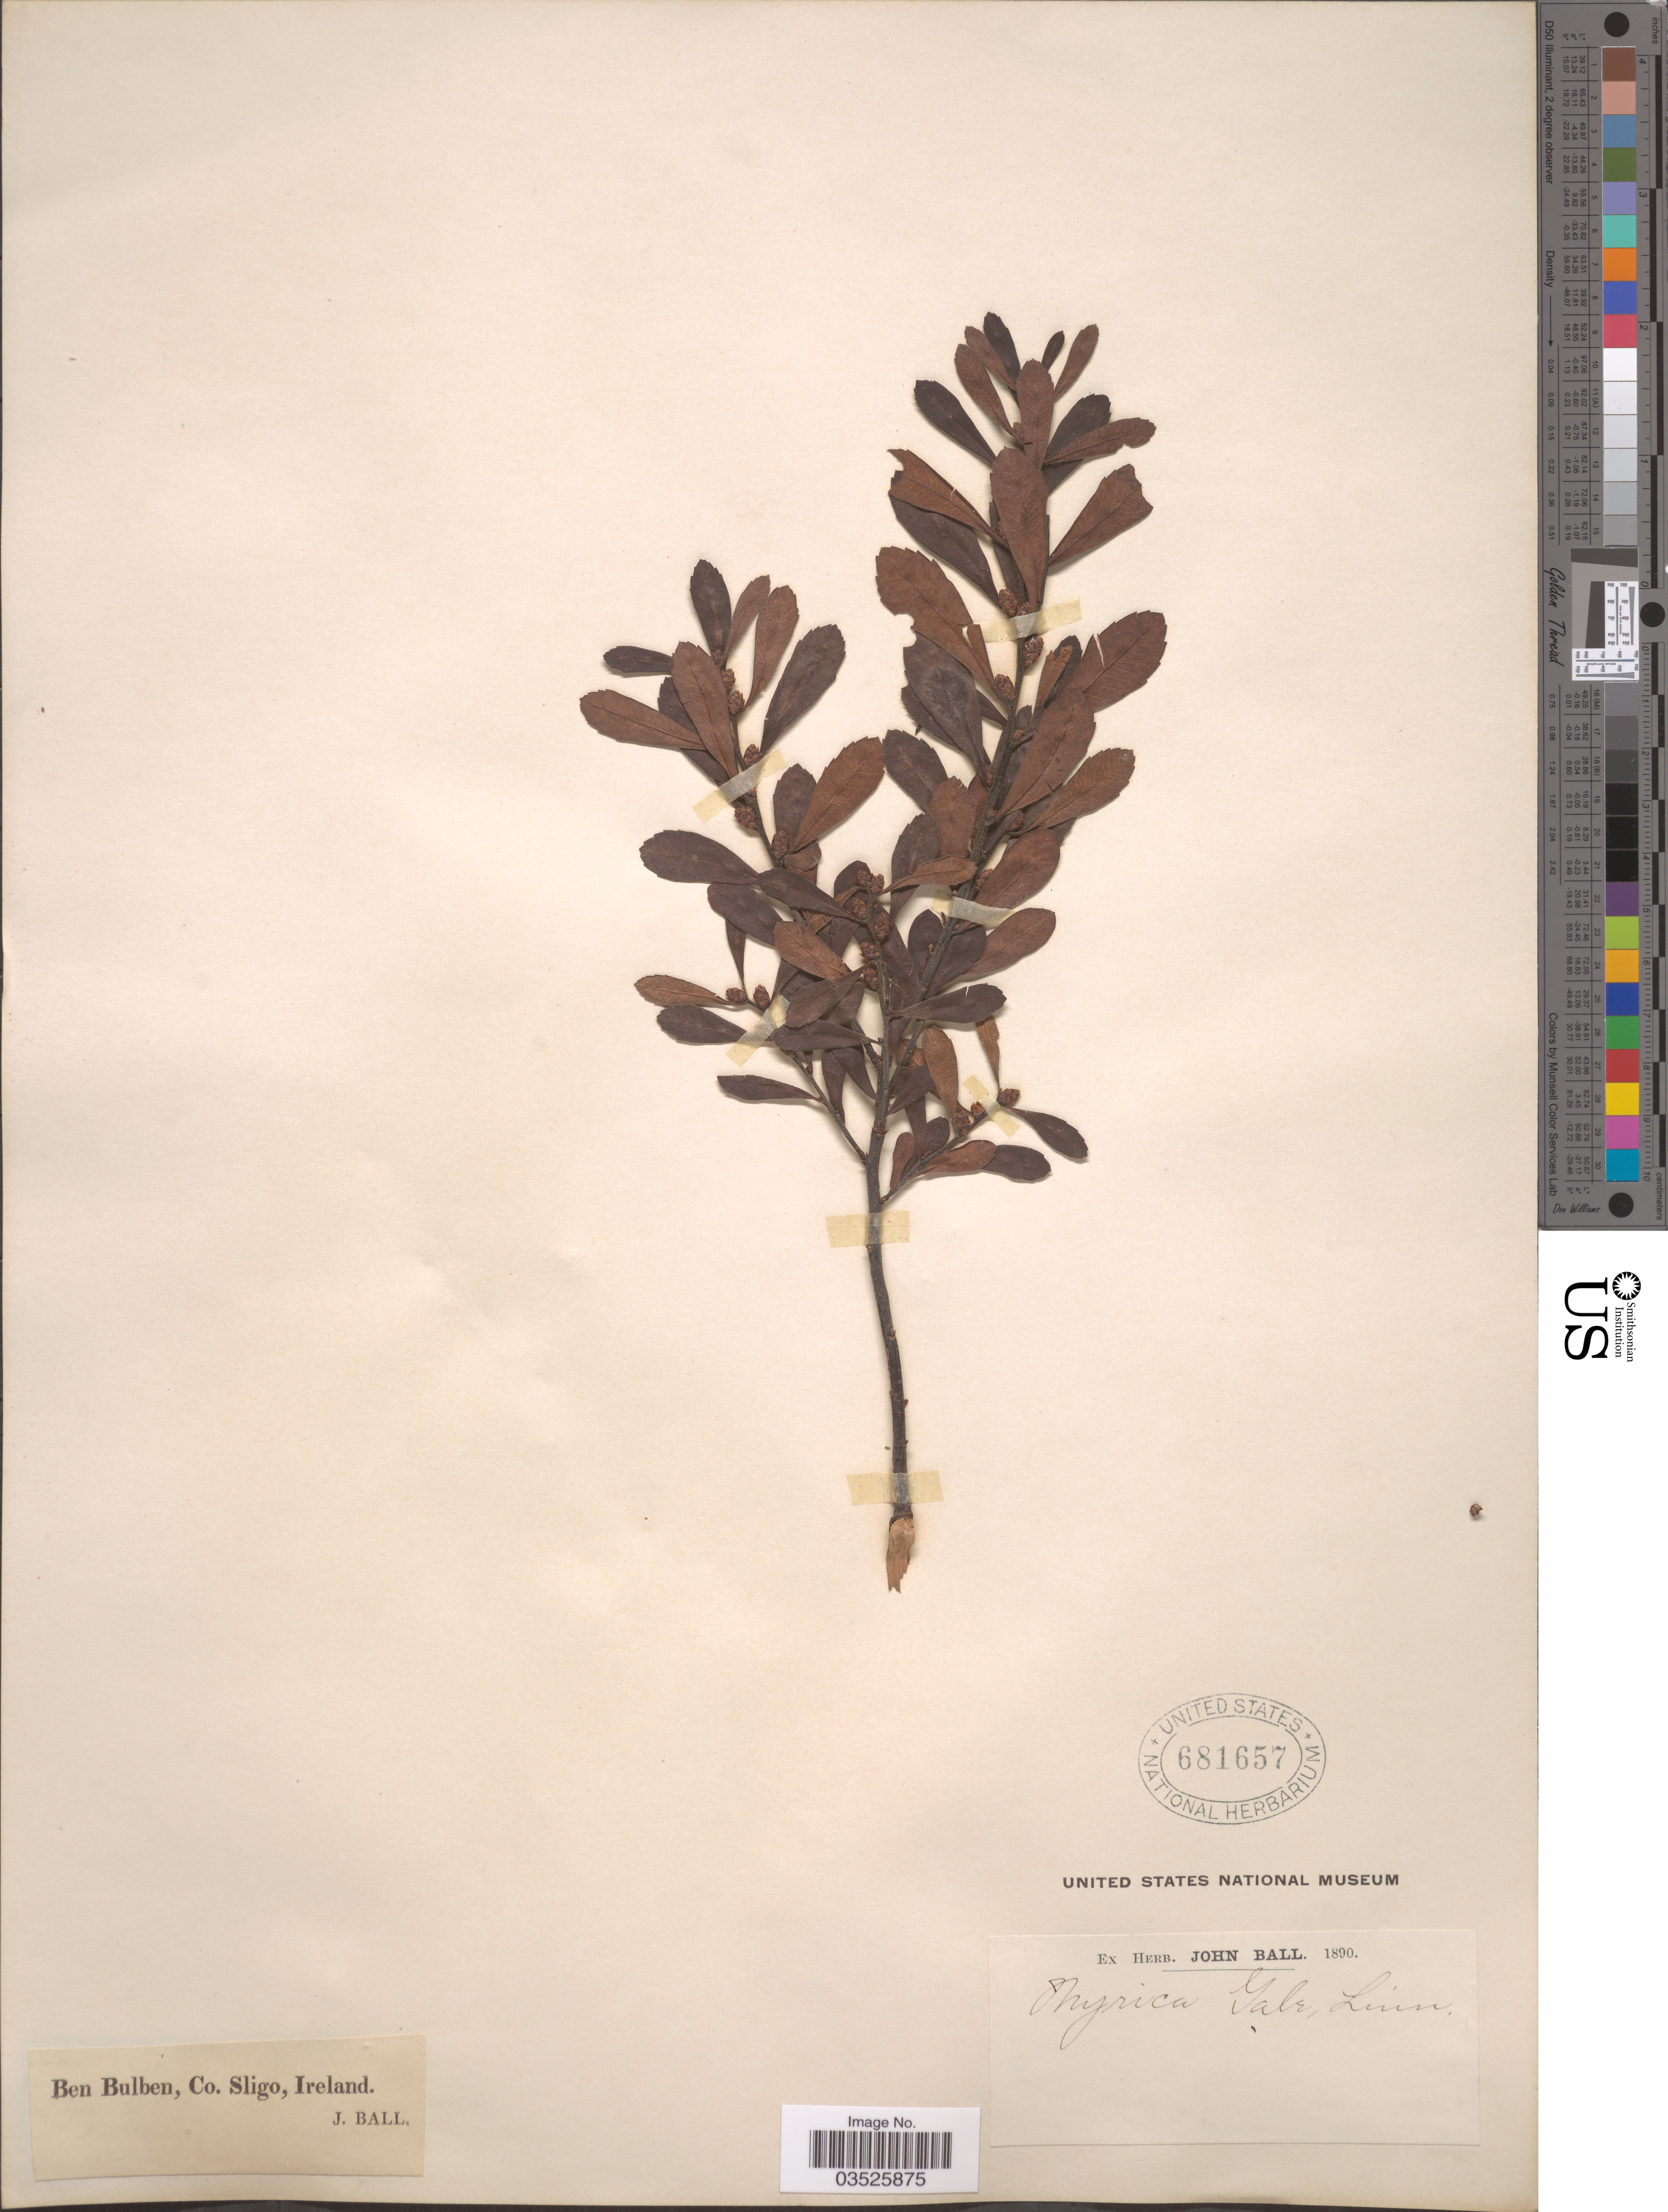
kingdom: Plantae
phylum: Tracheophyta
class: Magnoliopsida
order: Fagales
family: Myricaceae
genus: Myrica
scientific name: Myrica gale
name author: L.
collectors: J. Ball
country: Ireland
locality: Ben Bulben, Co. Sligo.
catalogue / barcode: US 681657